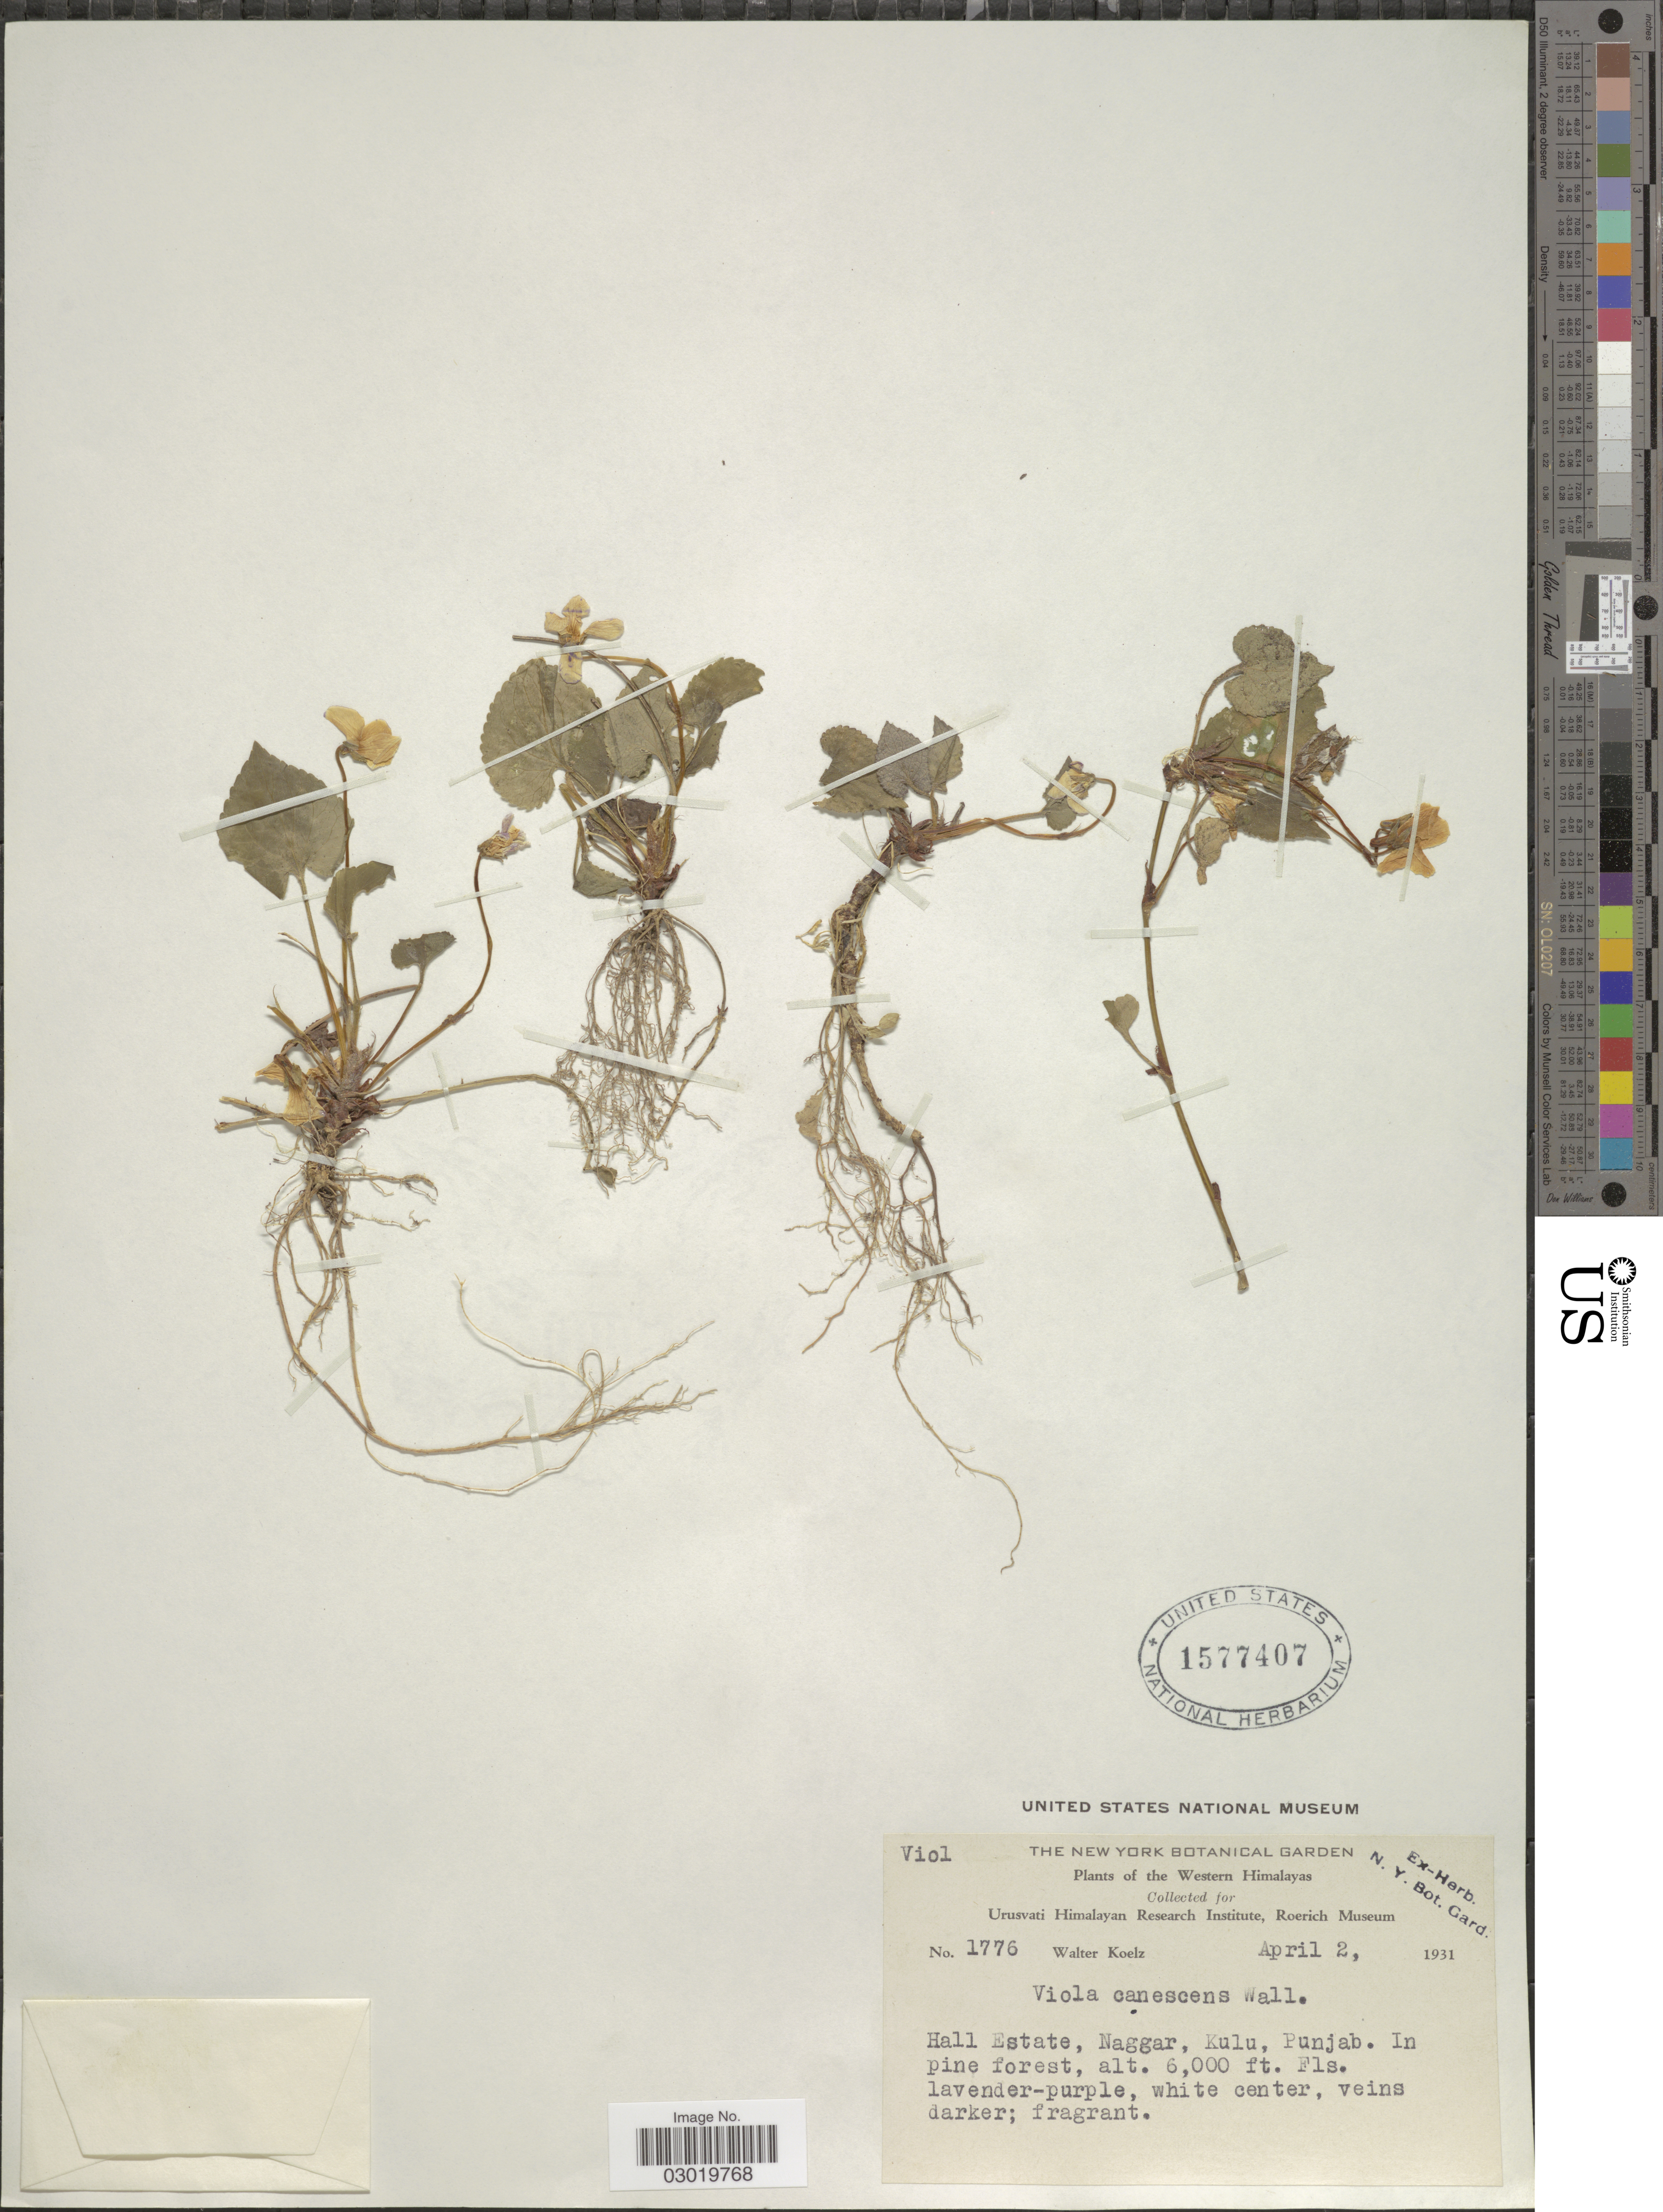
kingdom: Plantae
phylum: Tracheophyta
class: Magnoliopsida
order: Malpighiales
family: Violaceae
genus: Viola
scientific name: Viola canescens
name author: Wall.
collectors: W. N. Koelz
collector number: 1776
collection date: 1931-04-02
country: India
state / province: Himachal Pradesh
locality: Western Himalayas. Hall Estate, Naggar, Kulu, Punjab.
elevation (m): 1829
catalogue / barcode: US 1577407